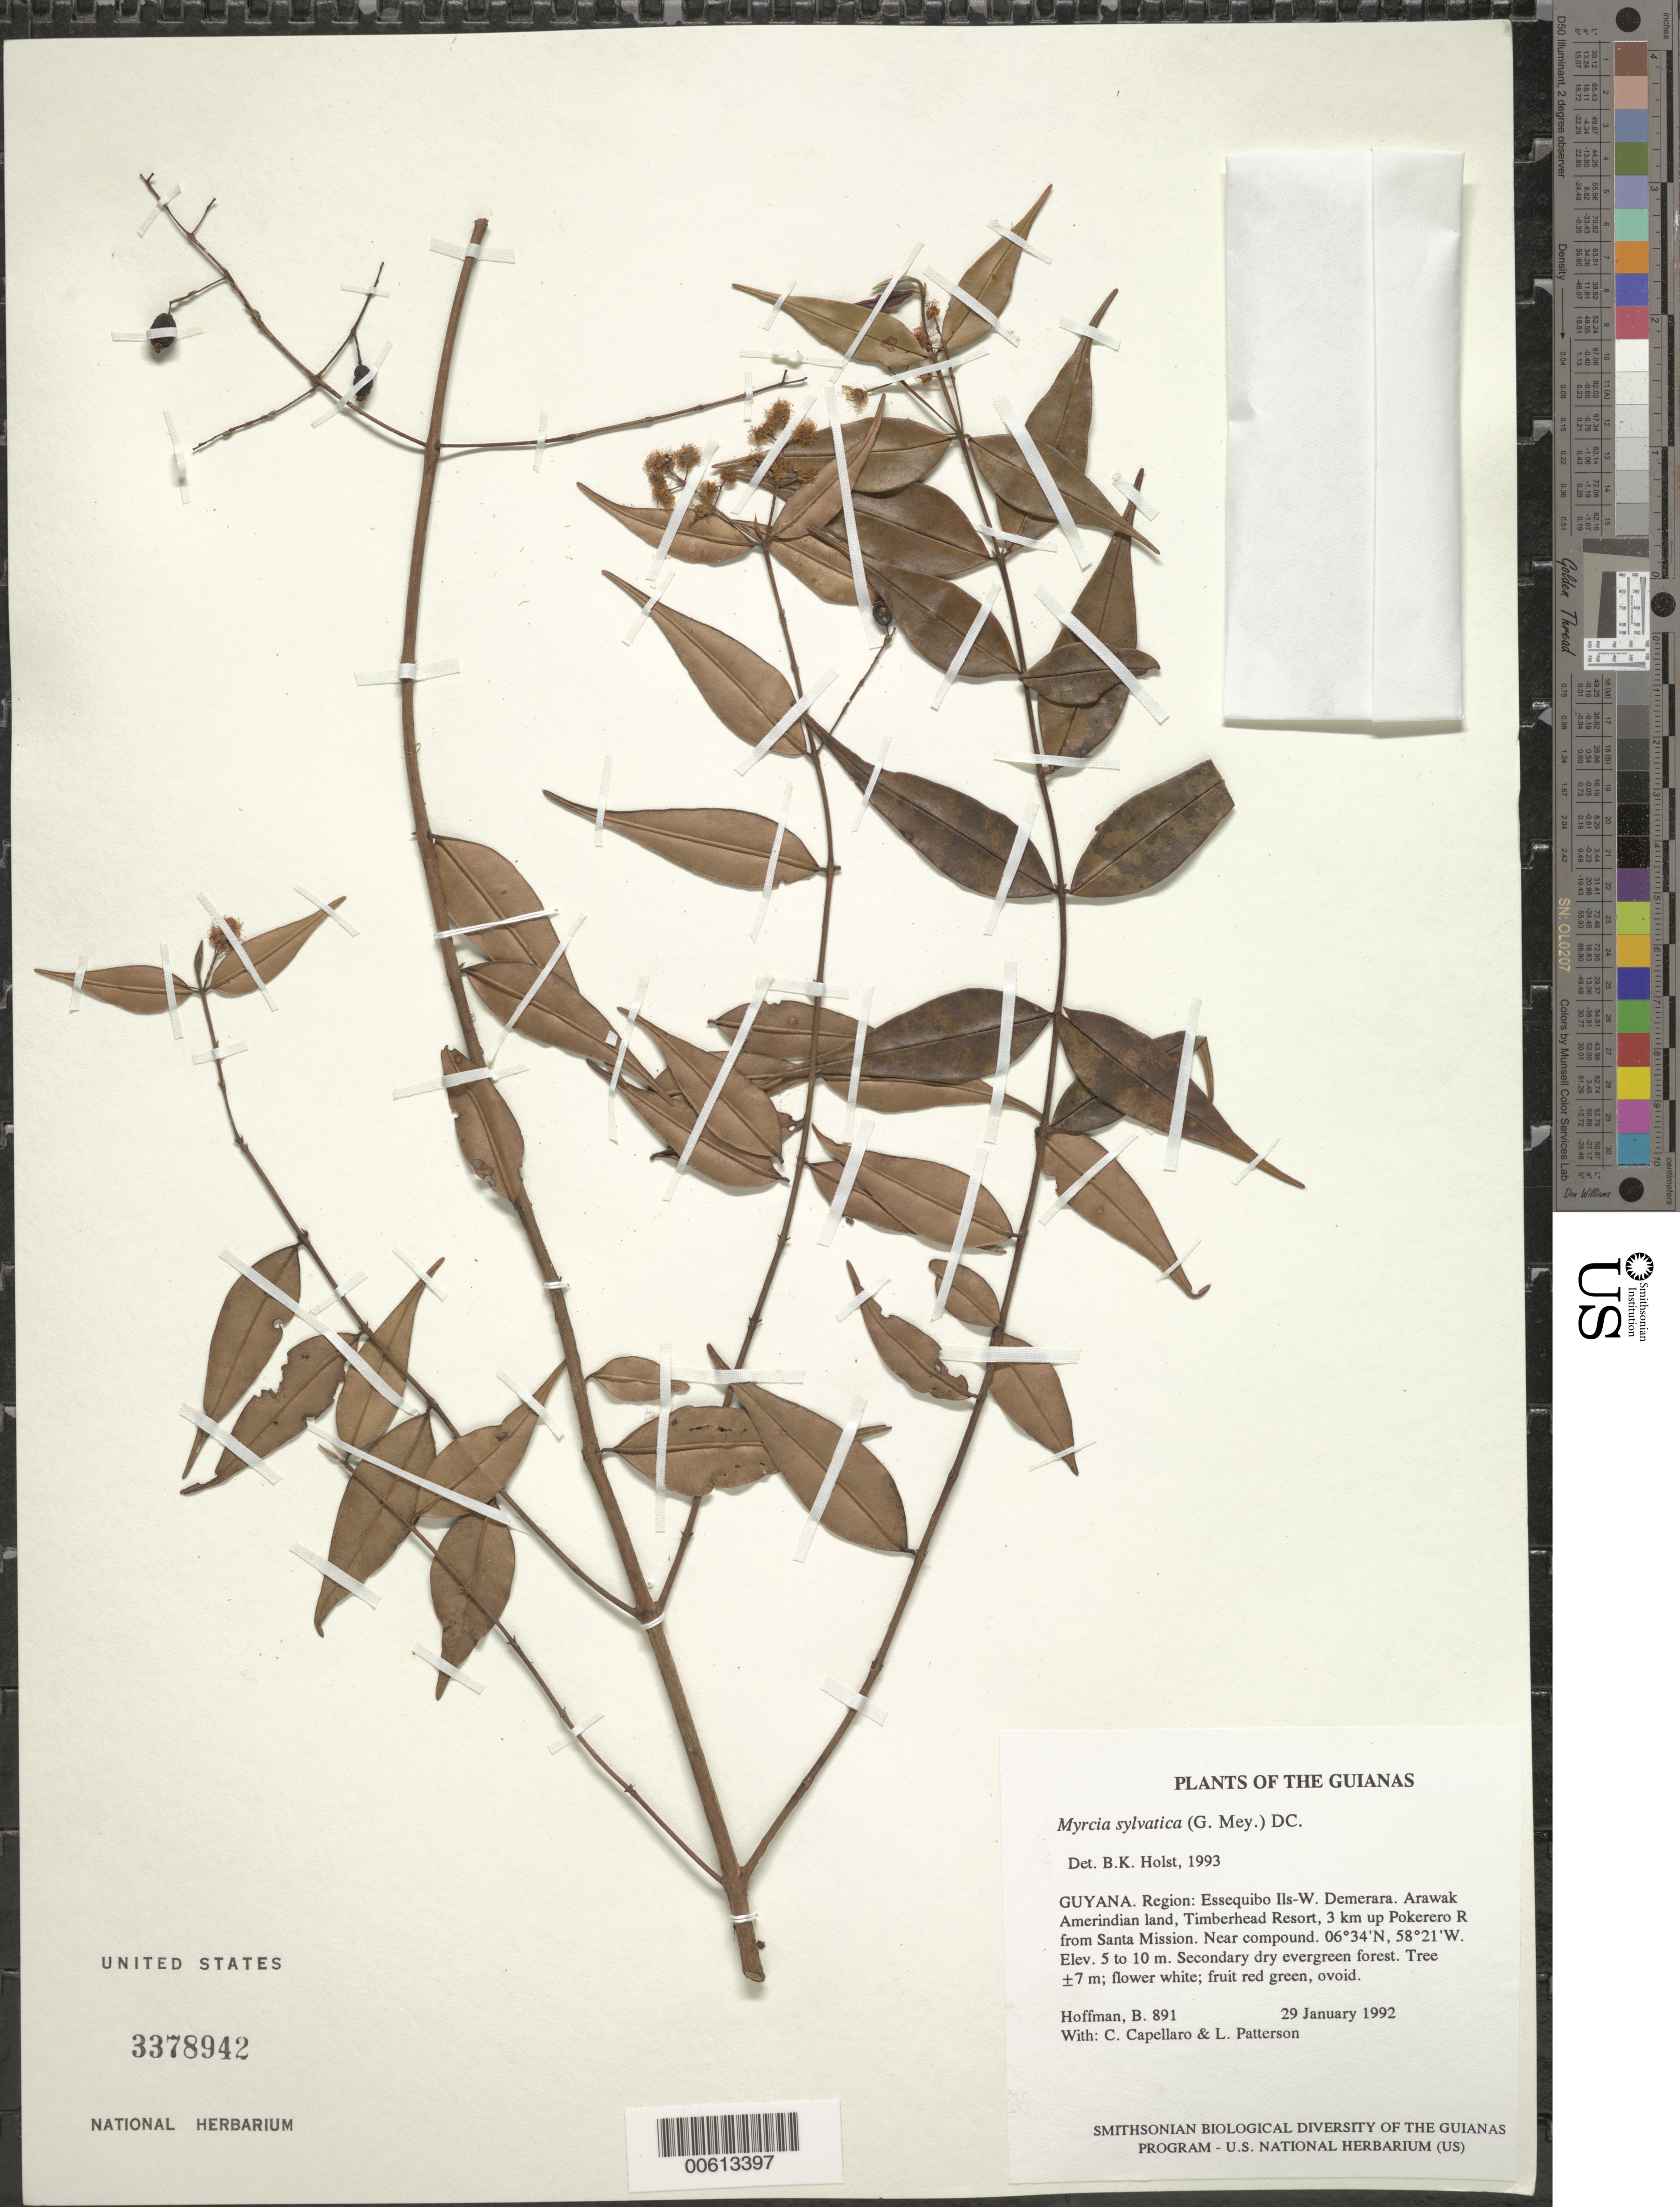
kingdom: Plantae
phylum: Tracheophyta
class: Magnoliopsida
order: Myrtales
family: Myrtaceae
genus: Myrcia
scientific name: Myrcia sylvatica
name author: (G. Mey.) DC.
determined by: Holst, Bruce K.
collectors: B. Hoffman, C. Capellaro & L. Patterson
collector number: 891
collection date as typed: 29 January 1992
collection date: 1992-01-29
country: Guyana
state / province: Essequibo Isl-W. Demerara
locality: Arawak Amerindian land, Timberhead Resort, 3 km up Pokerero River from Santa Mission. Near compound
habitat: Secondary dry evergreen forest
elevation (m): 5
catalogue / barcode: US 3378942